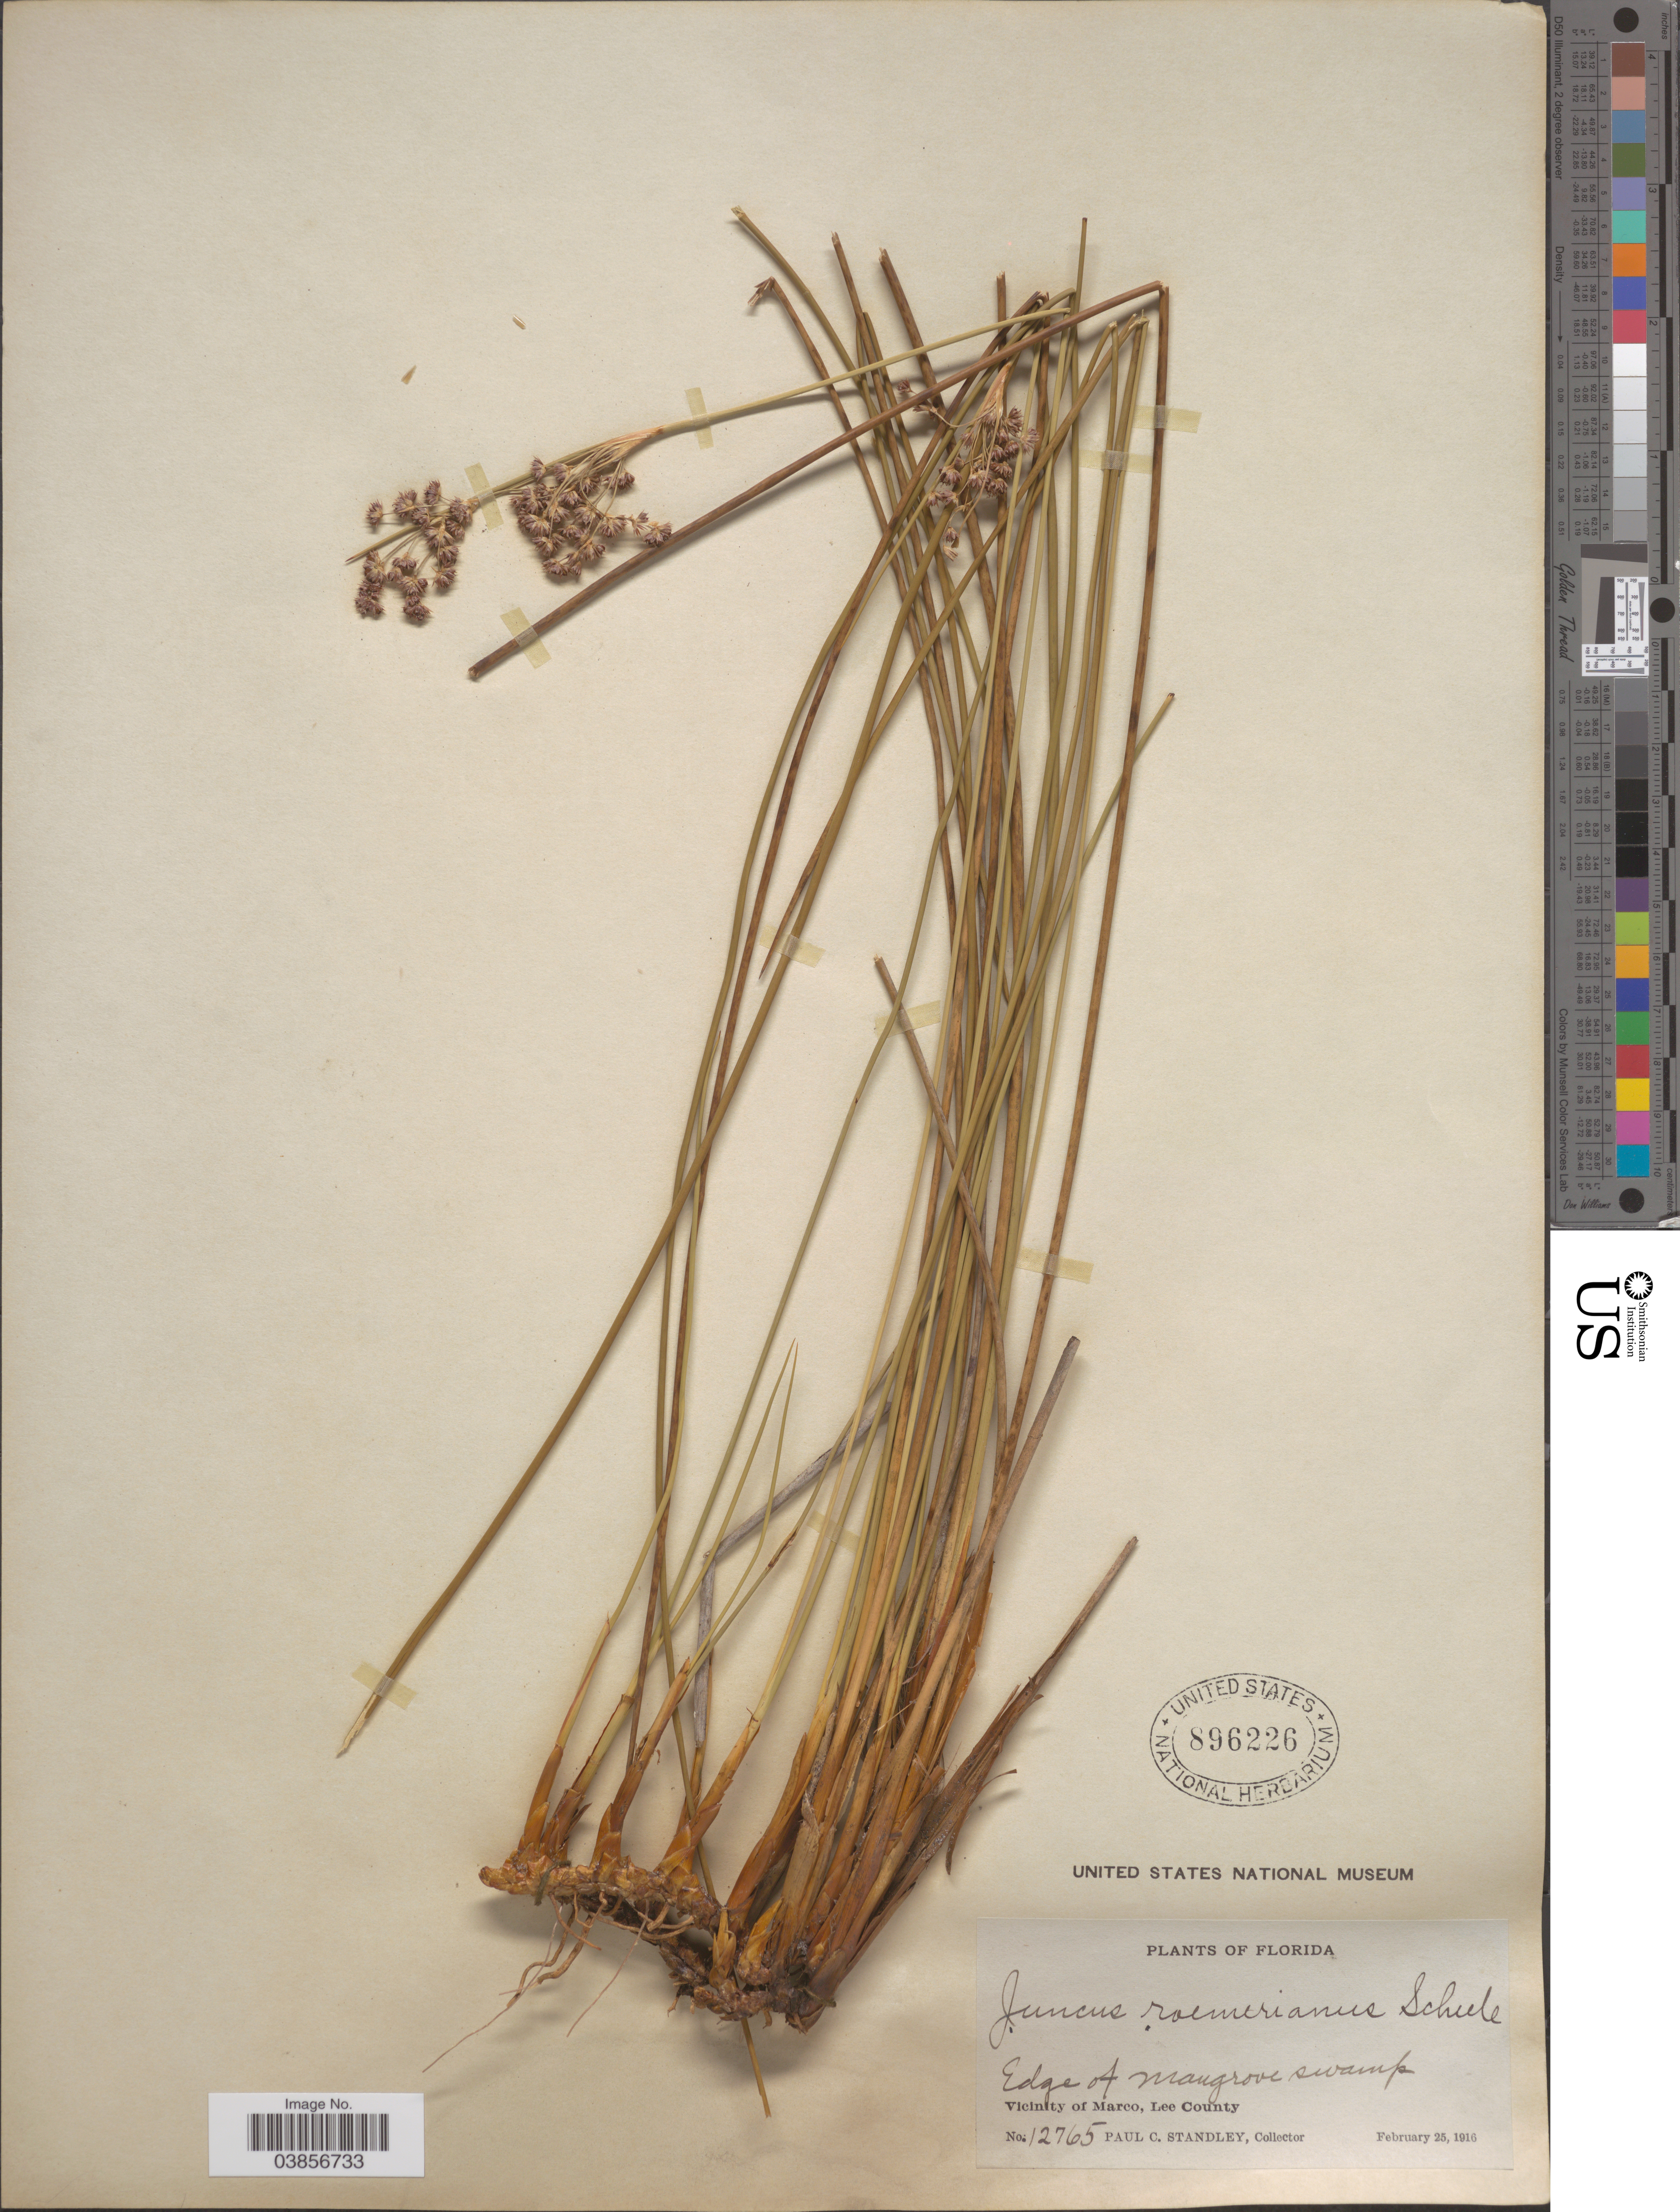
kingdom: Plantae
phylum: Tracheophyta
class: Liliopsida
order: Poales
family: Juncaceae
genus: Juncus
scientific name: Juncus roemerianus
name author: Scheele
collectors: P. C. Standley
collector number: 12765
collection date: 1916-02-25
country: United States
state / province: Florida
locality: Edge of mangrove swamp. Vicinity of Marco, Lee County.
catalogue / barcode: US 896226